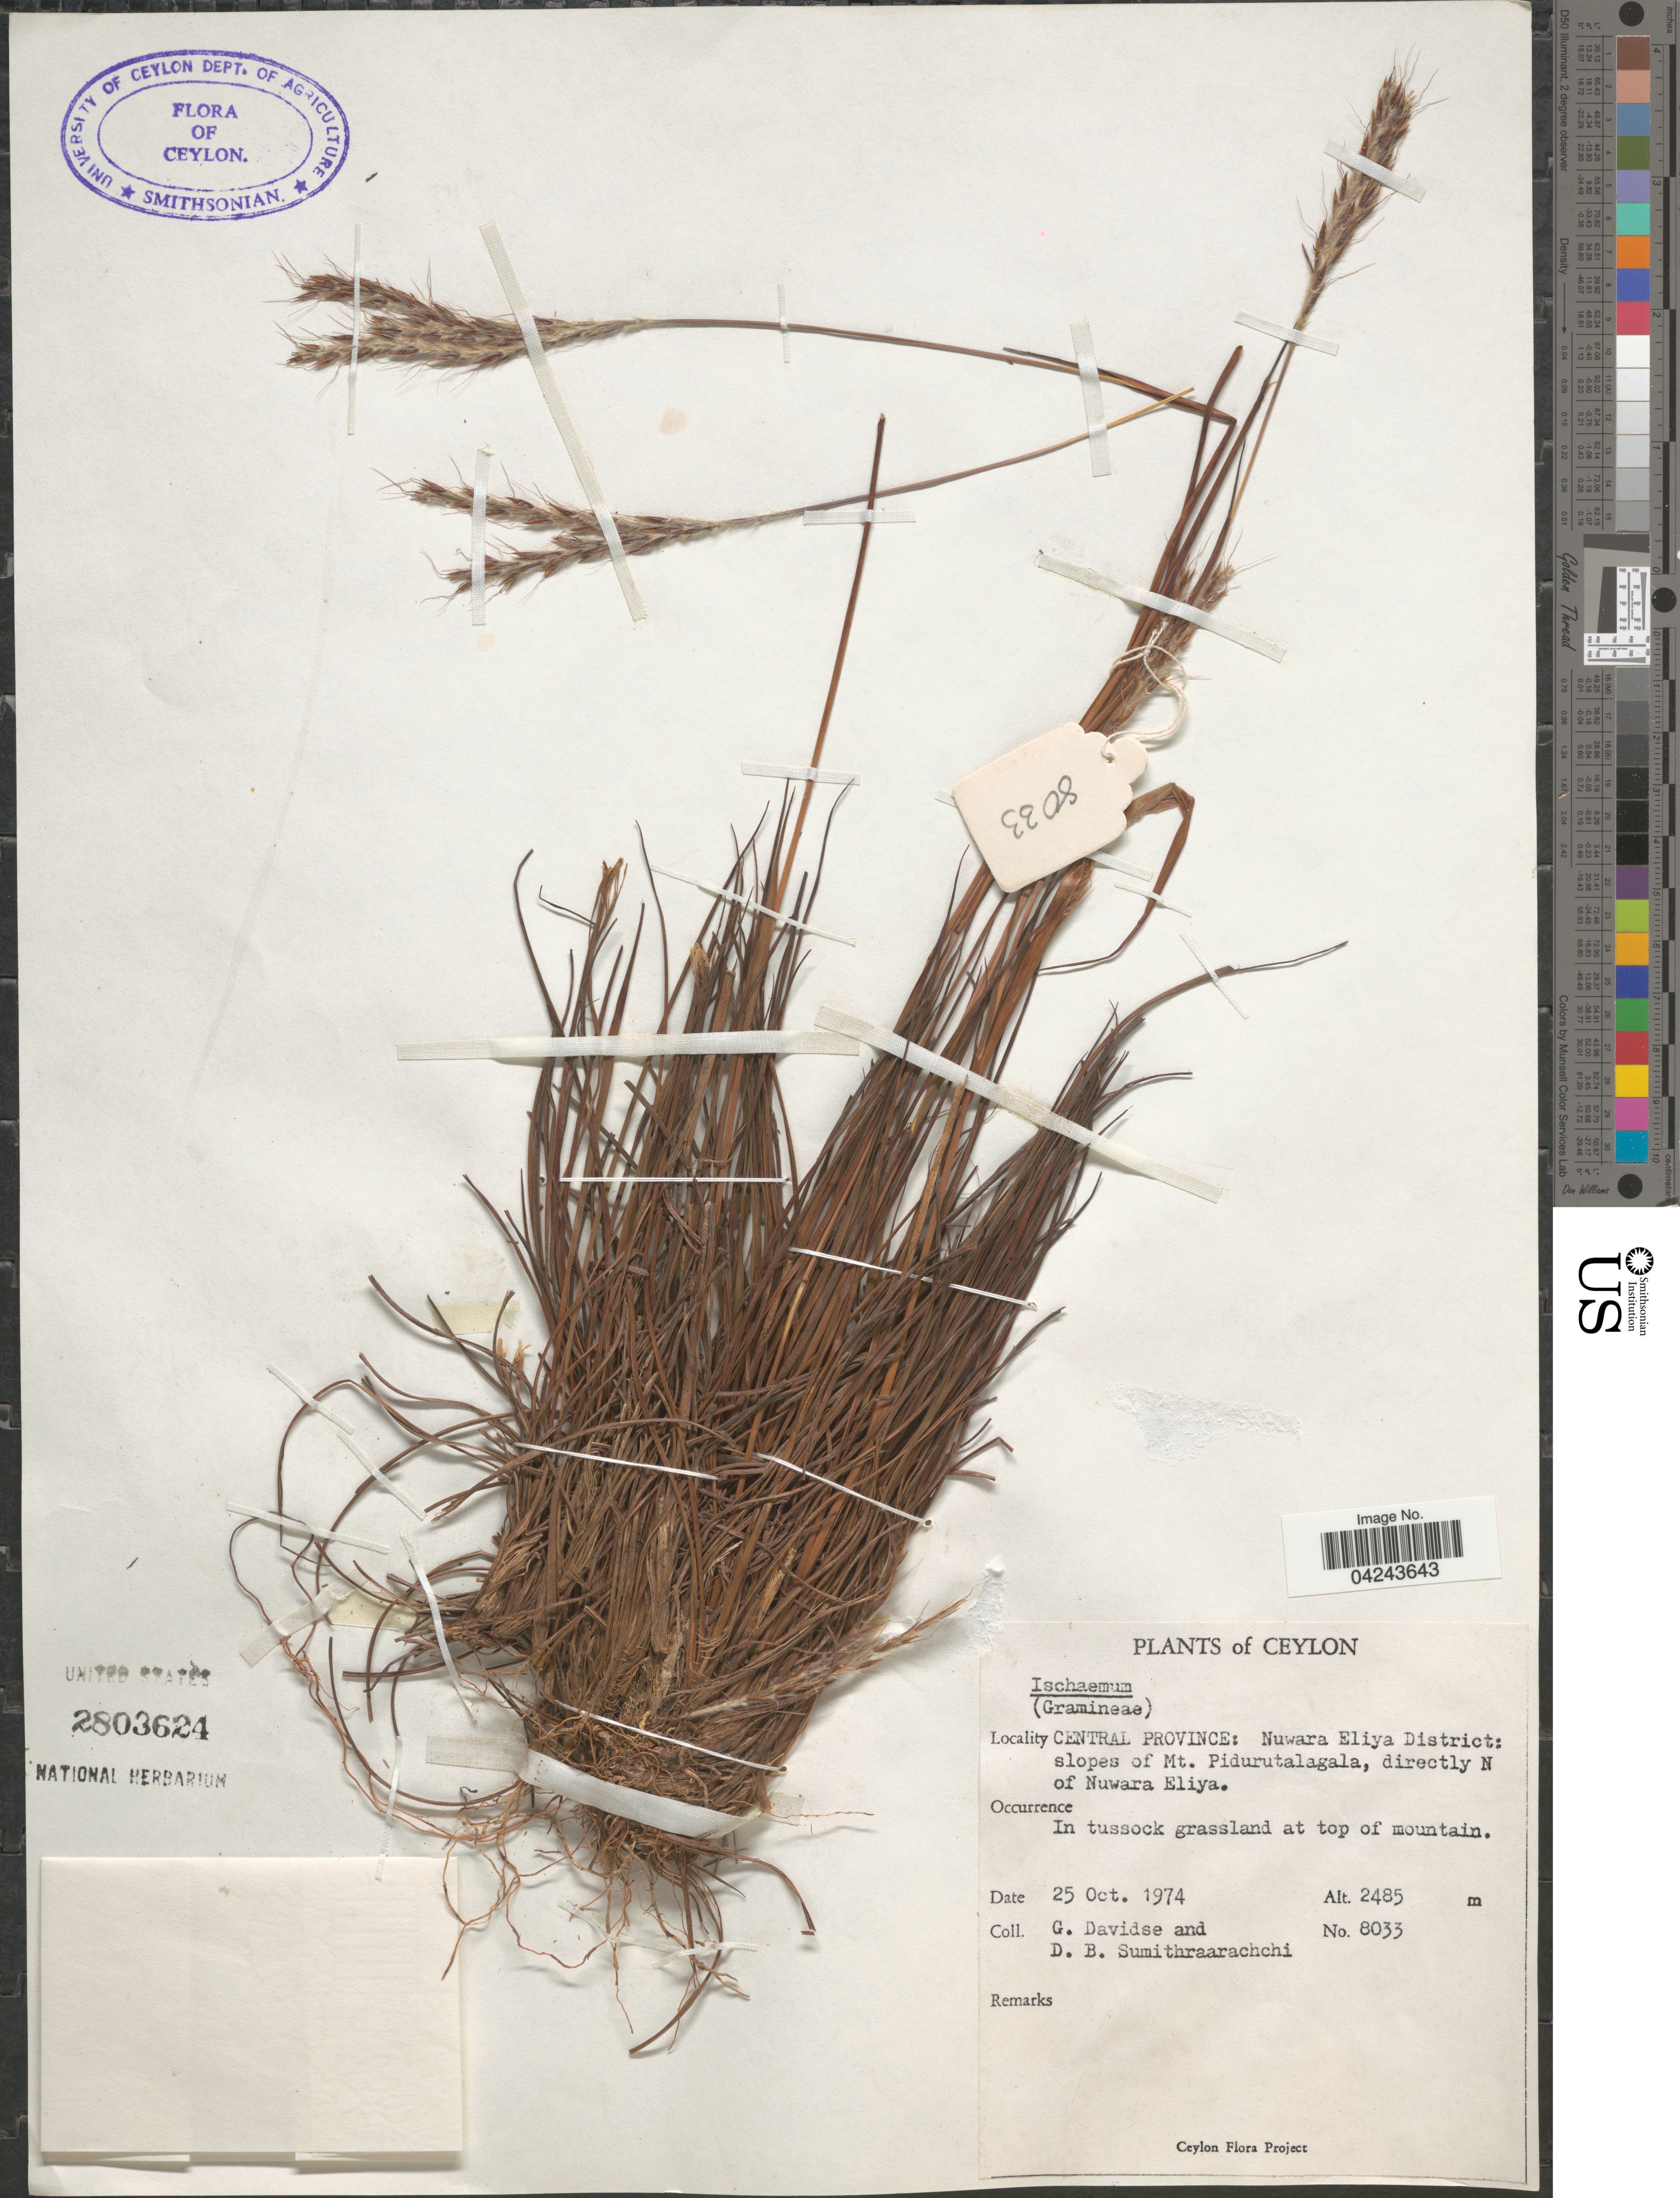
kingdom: Plantae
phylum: Tracheophyta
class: Liliopsida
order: Poales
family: Poaceae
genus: Ischaemum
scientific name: Ischaemum sp.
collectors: G. Davidse & D. B. Sumithraarachchi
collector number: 8033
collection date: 1974-10-25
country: Sri Lanka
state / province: Central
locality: Ceylon. Nuwara Eliya District: slopes of Mt. Pidurutalagala, directly N of Nuwara Eliya. In tussock grassland at top of mountain.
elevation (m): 2485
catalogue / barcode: US 2803624